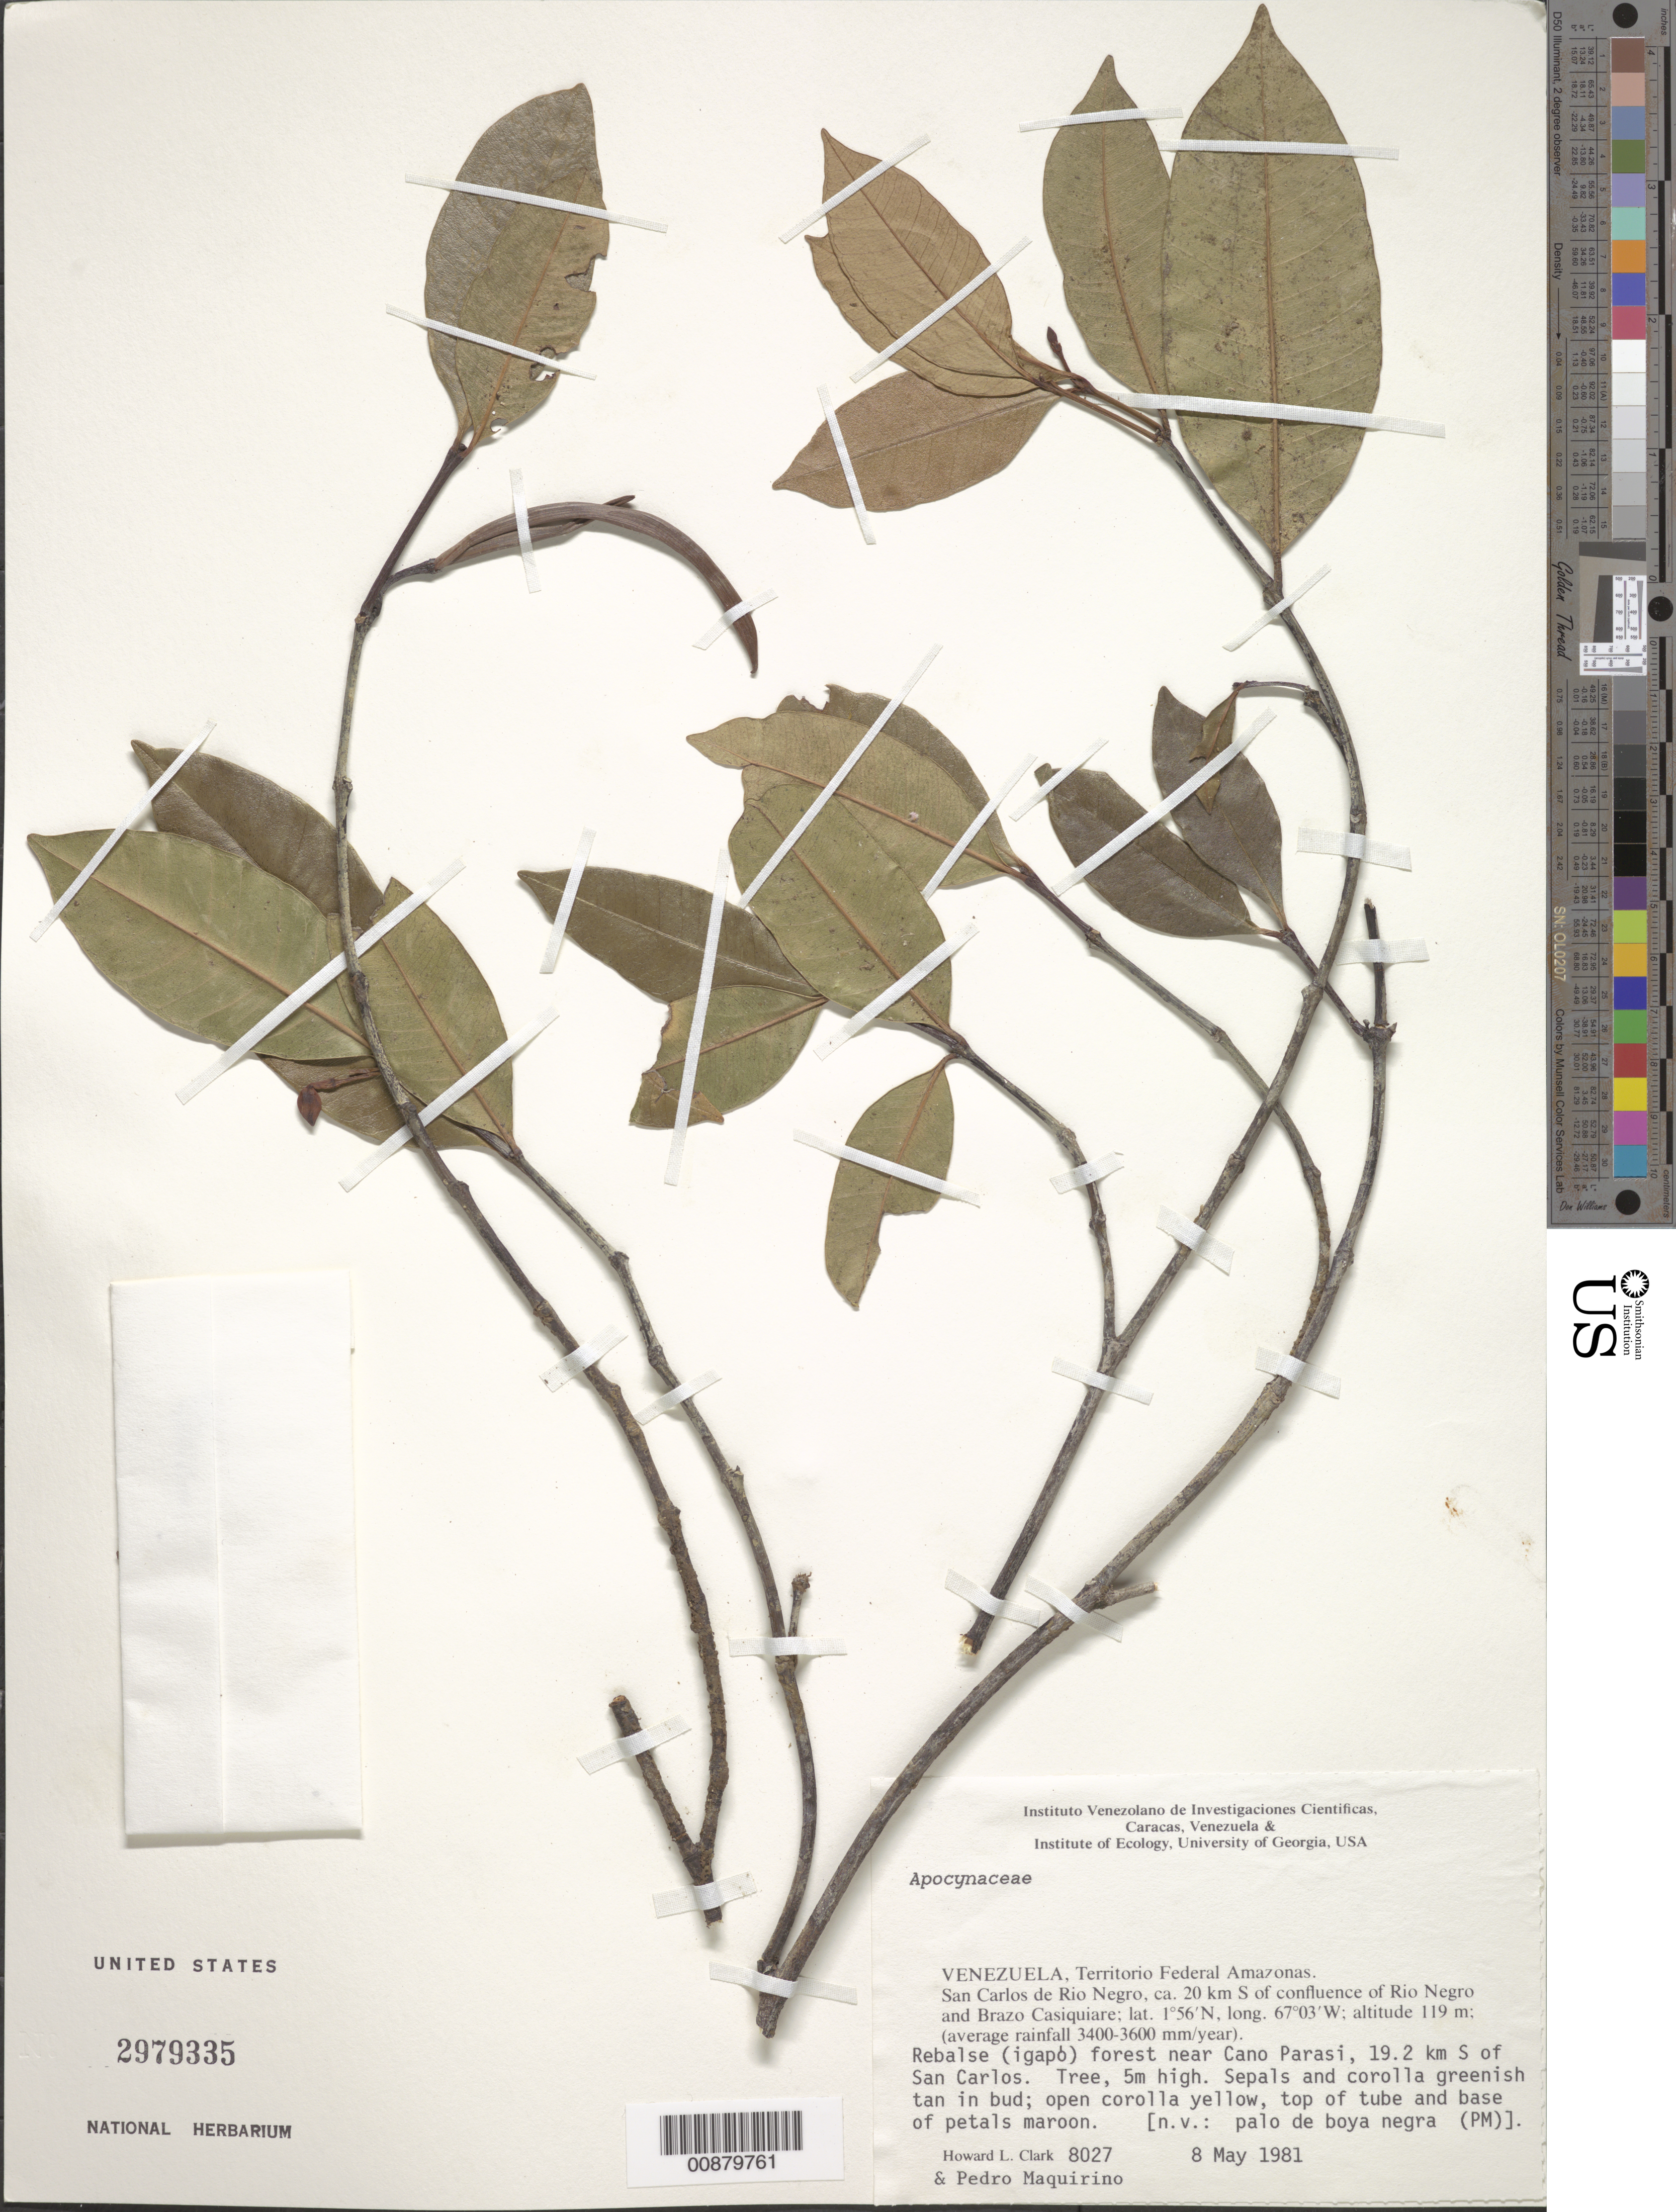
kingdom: Plantae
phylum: Tracheophyta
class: Magnoliopsida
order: Gentianales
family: Apocynaceae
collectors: H. L. Clark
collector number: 8027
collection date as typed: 8-May-81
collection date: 1981-05-08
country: Venezuela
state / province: Amazonas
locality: San Carlos de Río Negro, ca. 20 km S of confluence of Río Negro and Brazo Casiquiare, near Caño Parasi, 19.2 km S of San Carlos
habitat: Rebalse (igapo) forest; average rainfall 3400-3600mm/year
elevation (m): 119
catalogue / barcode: US 2979335